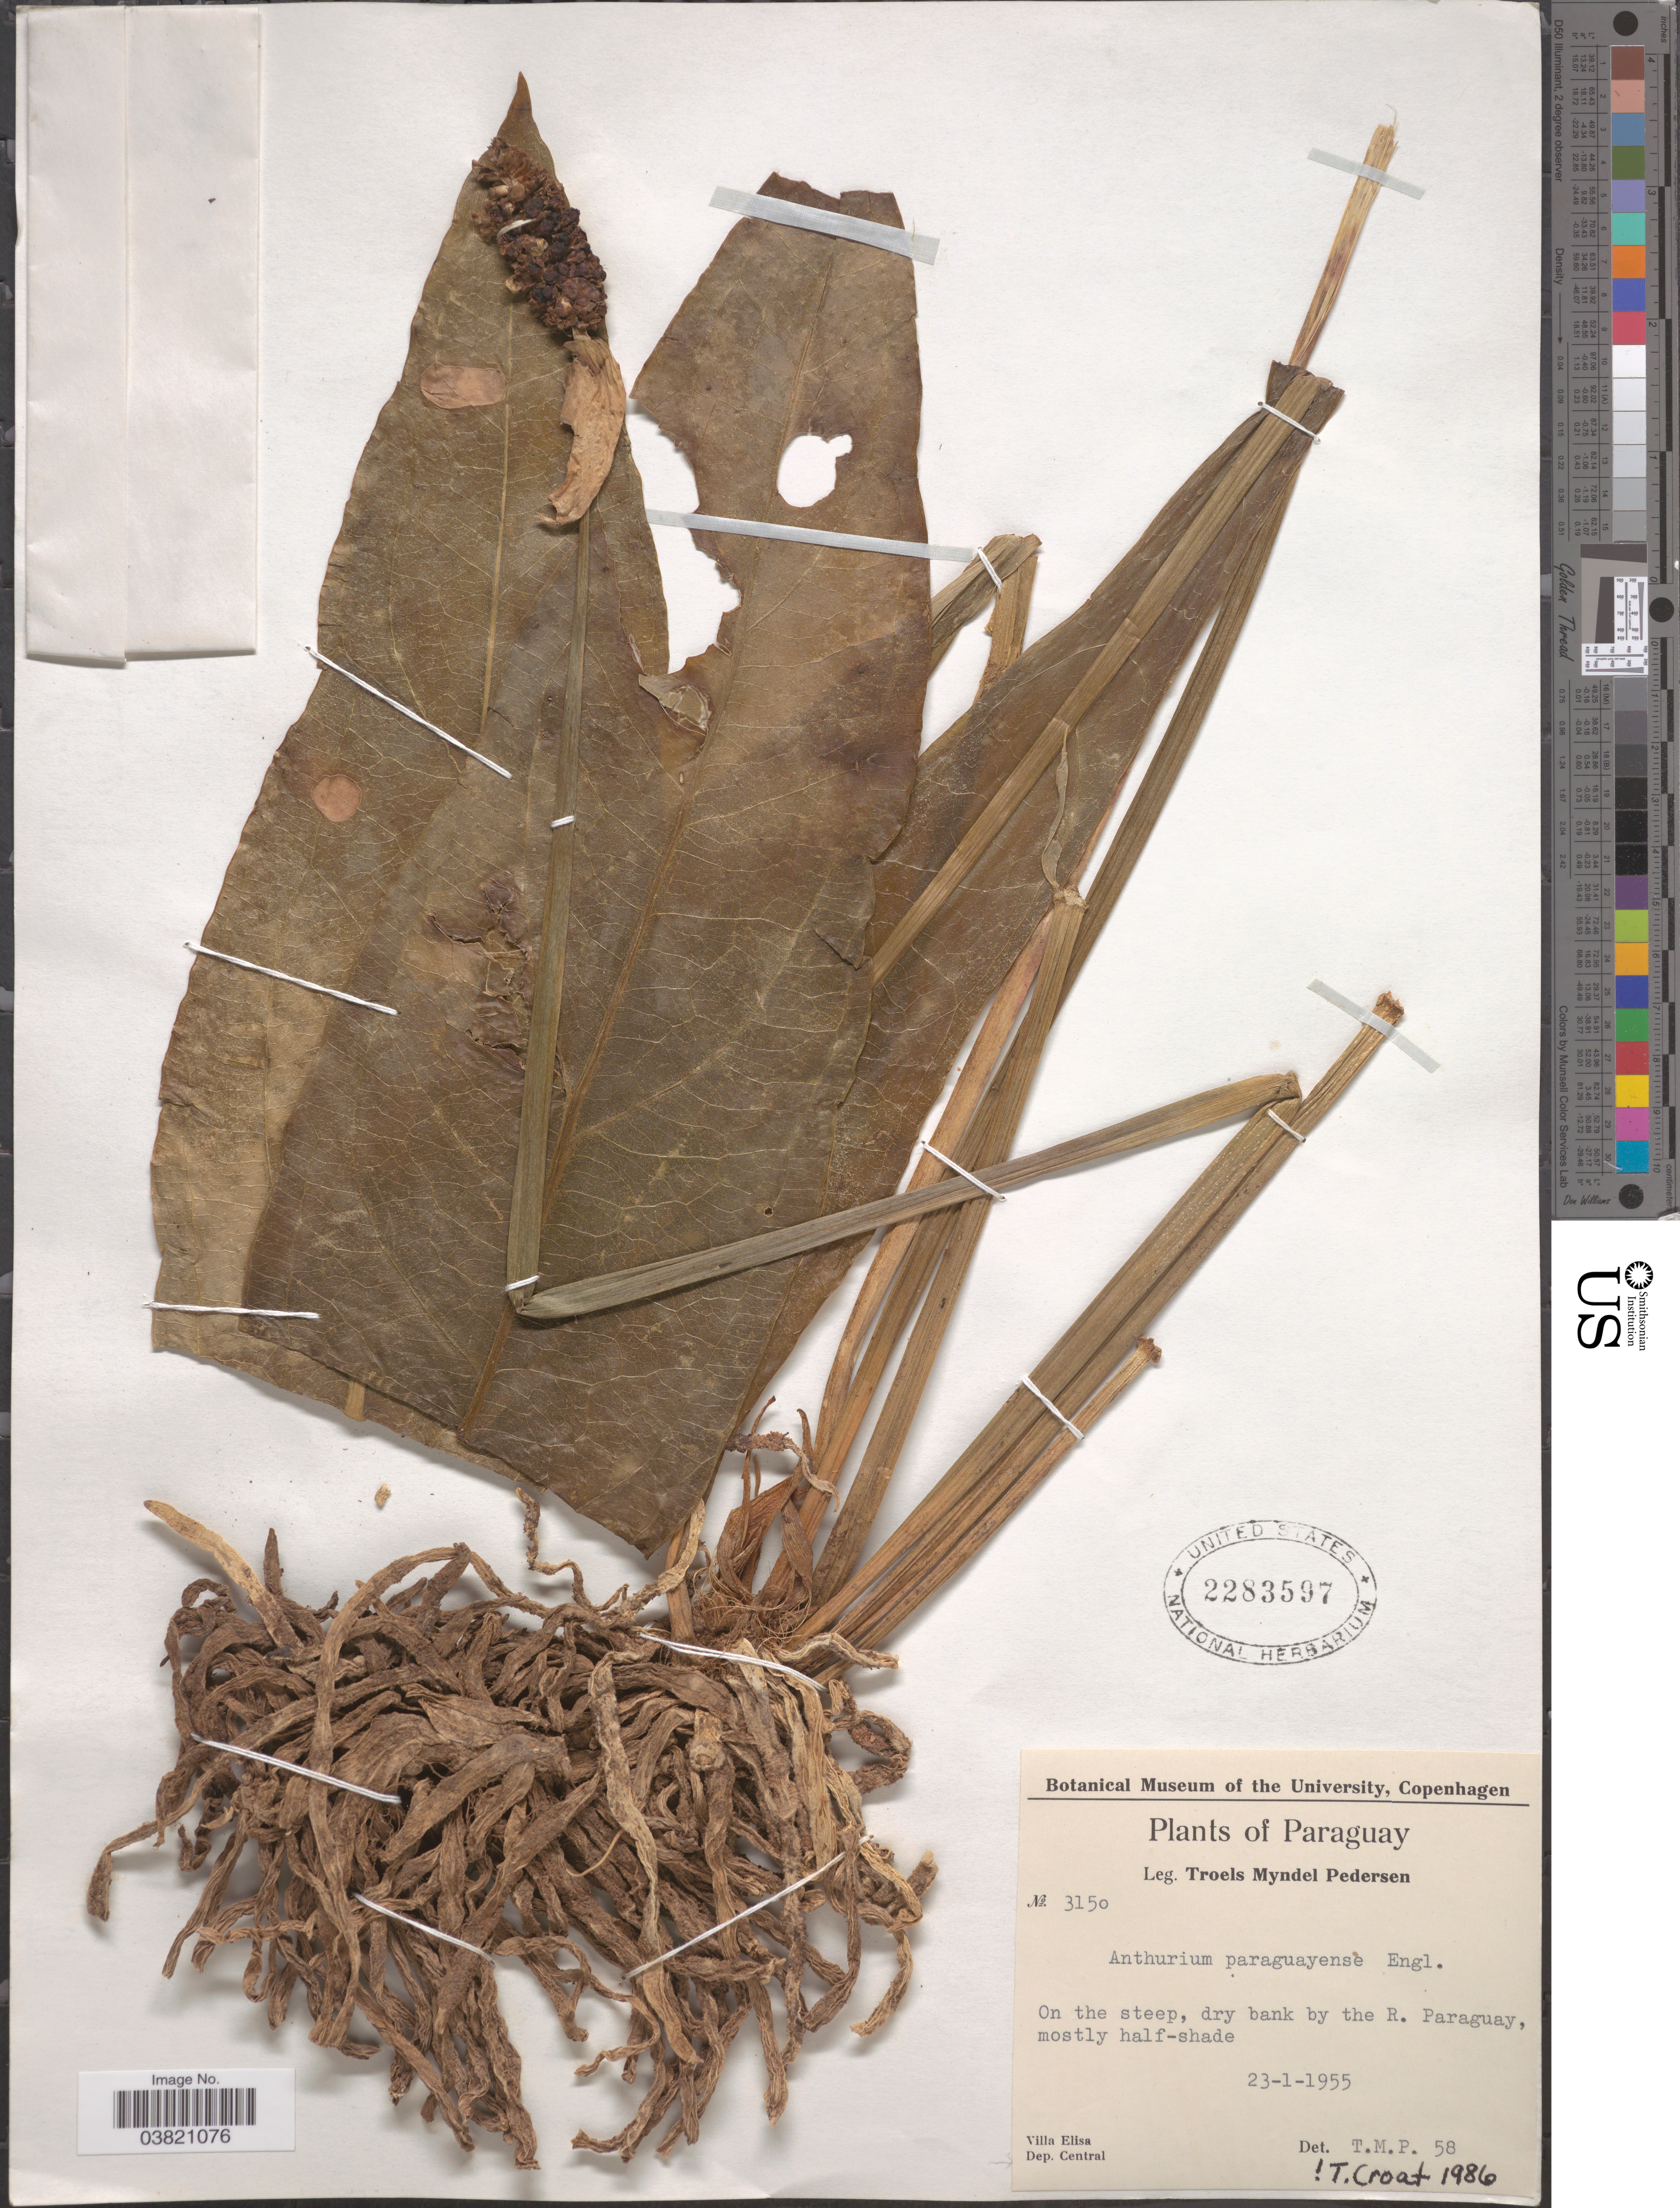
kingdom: Plantae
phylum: Tracheophyta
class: Liliopsida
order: Alismatales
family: Araceae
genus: Anthurium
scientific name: Anthurium paraguayense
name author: Engl.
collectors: T. Pederson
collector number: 3150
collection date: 1955-01-23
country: Paraguay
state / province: Central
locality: Dry bank by the R. Paraguay. Villa Elisa. Dep. Central.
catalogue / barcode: US 2283597